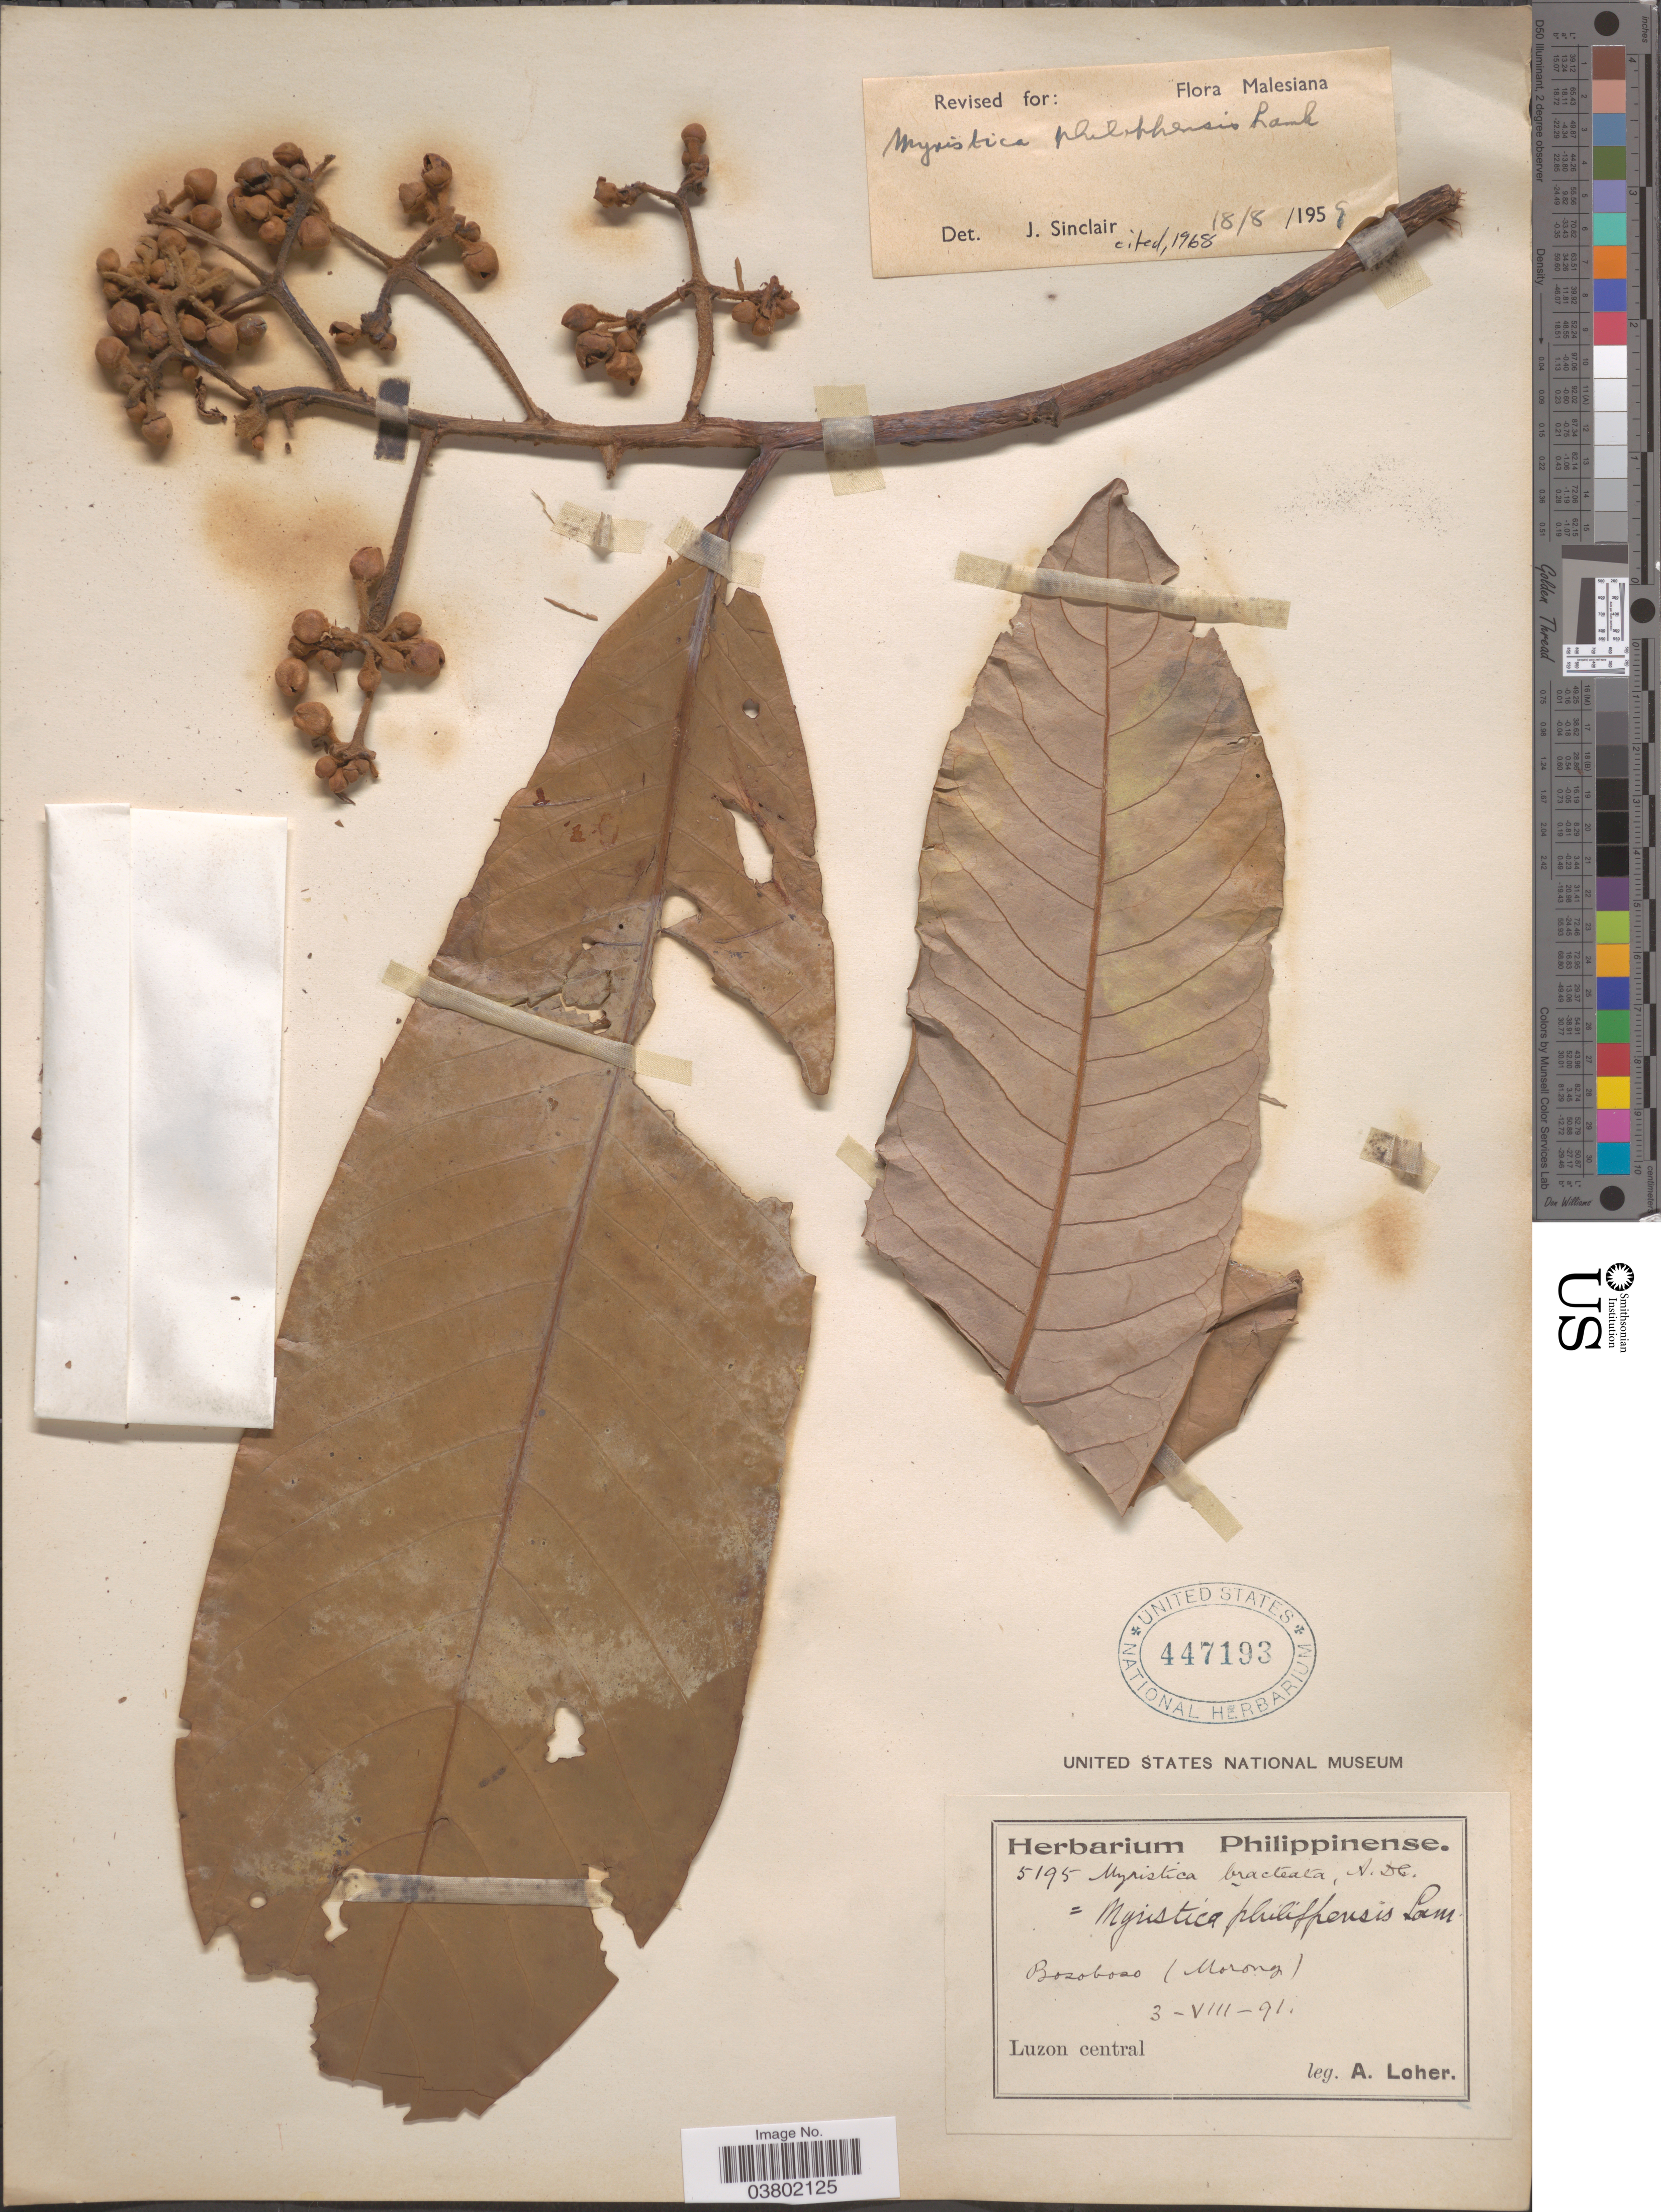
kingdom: Plantae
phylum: Tracheophyta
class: Magnoliopsida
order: Magnoliales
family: Myristicaceae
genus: Myristica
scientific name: Myristica philippensis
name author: Lam.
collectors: A. Loher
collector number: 5195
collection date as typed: Transcribed d/m/y: 3/8/91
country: Philippines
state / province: Central Luzon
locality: Luzon central.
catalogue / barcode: US 447193